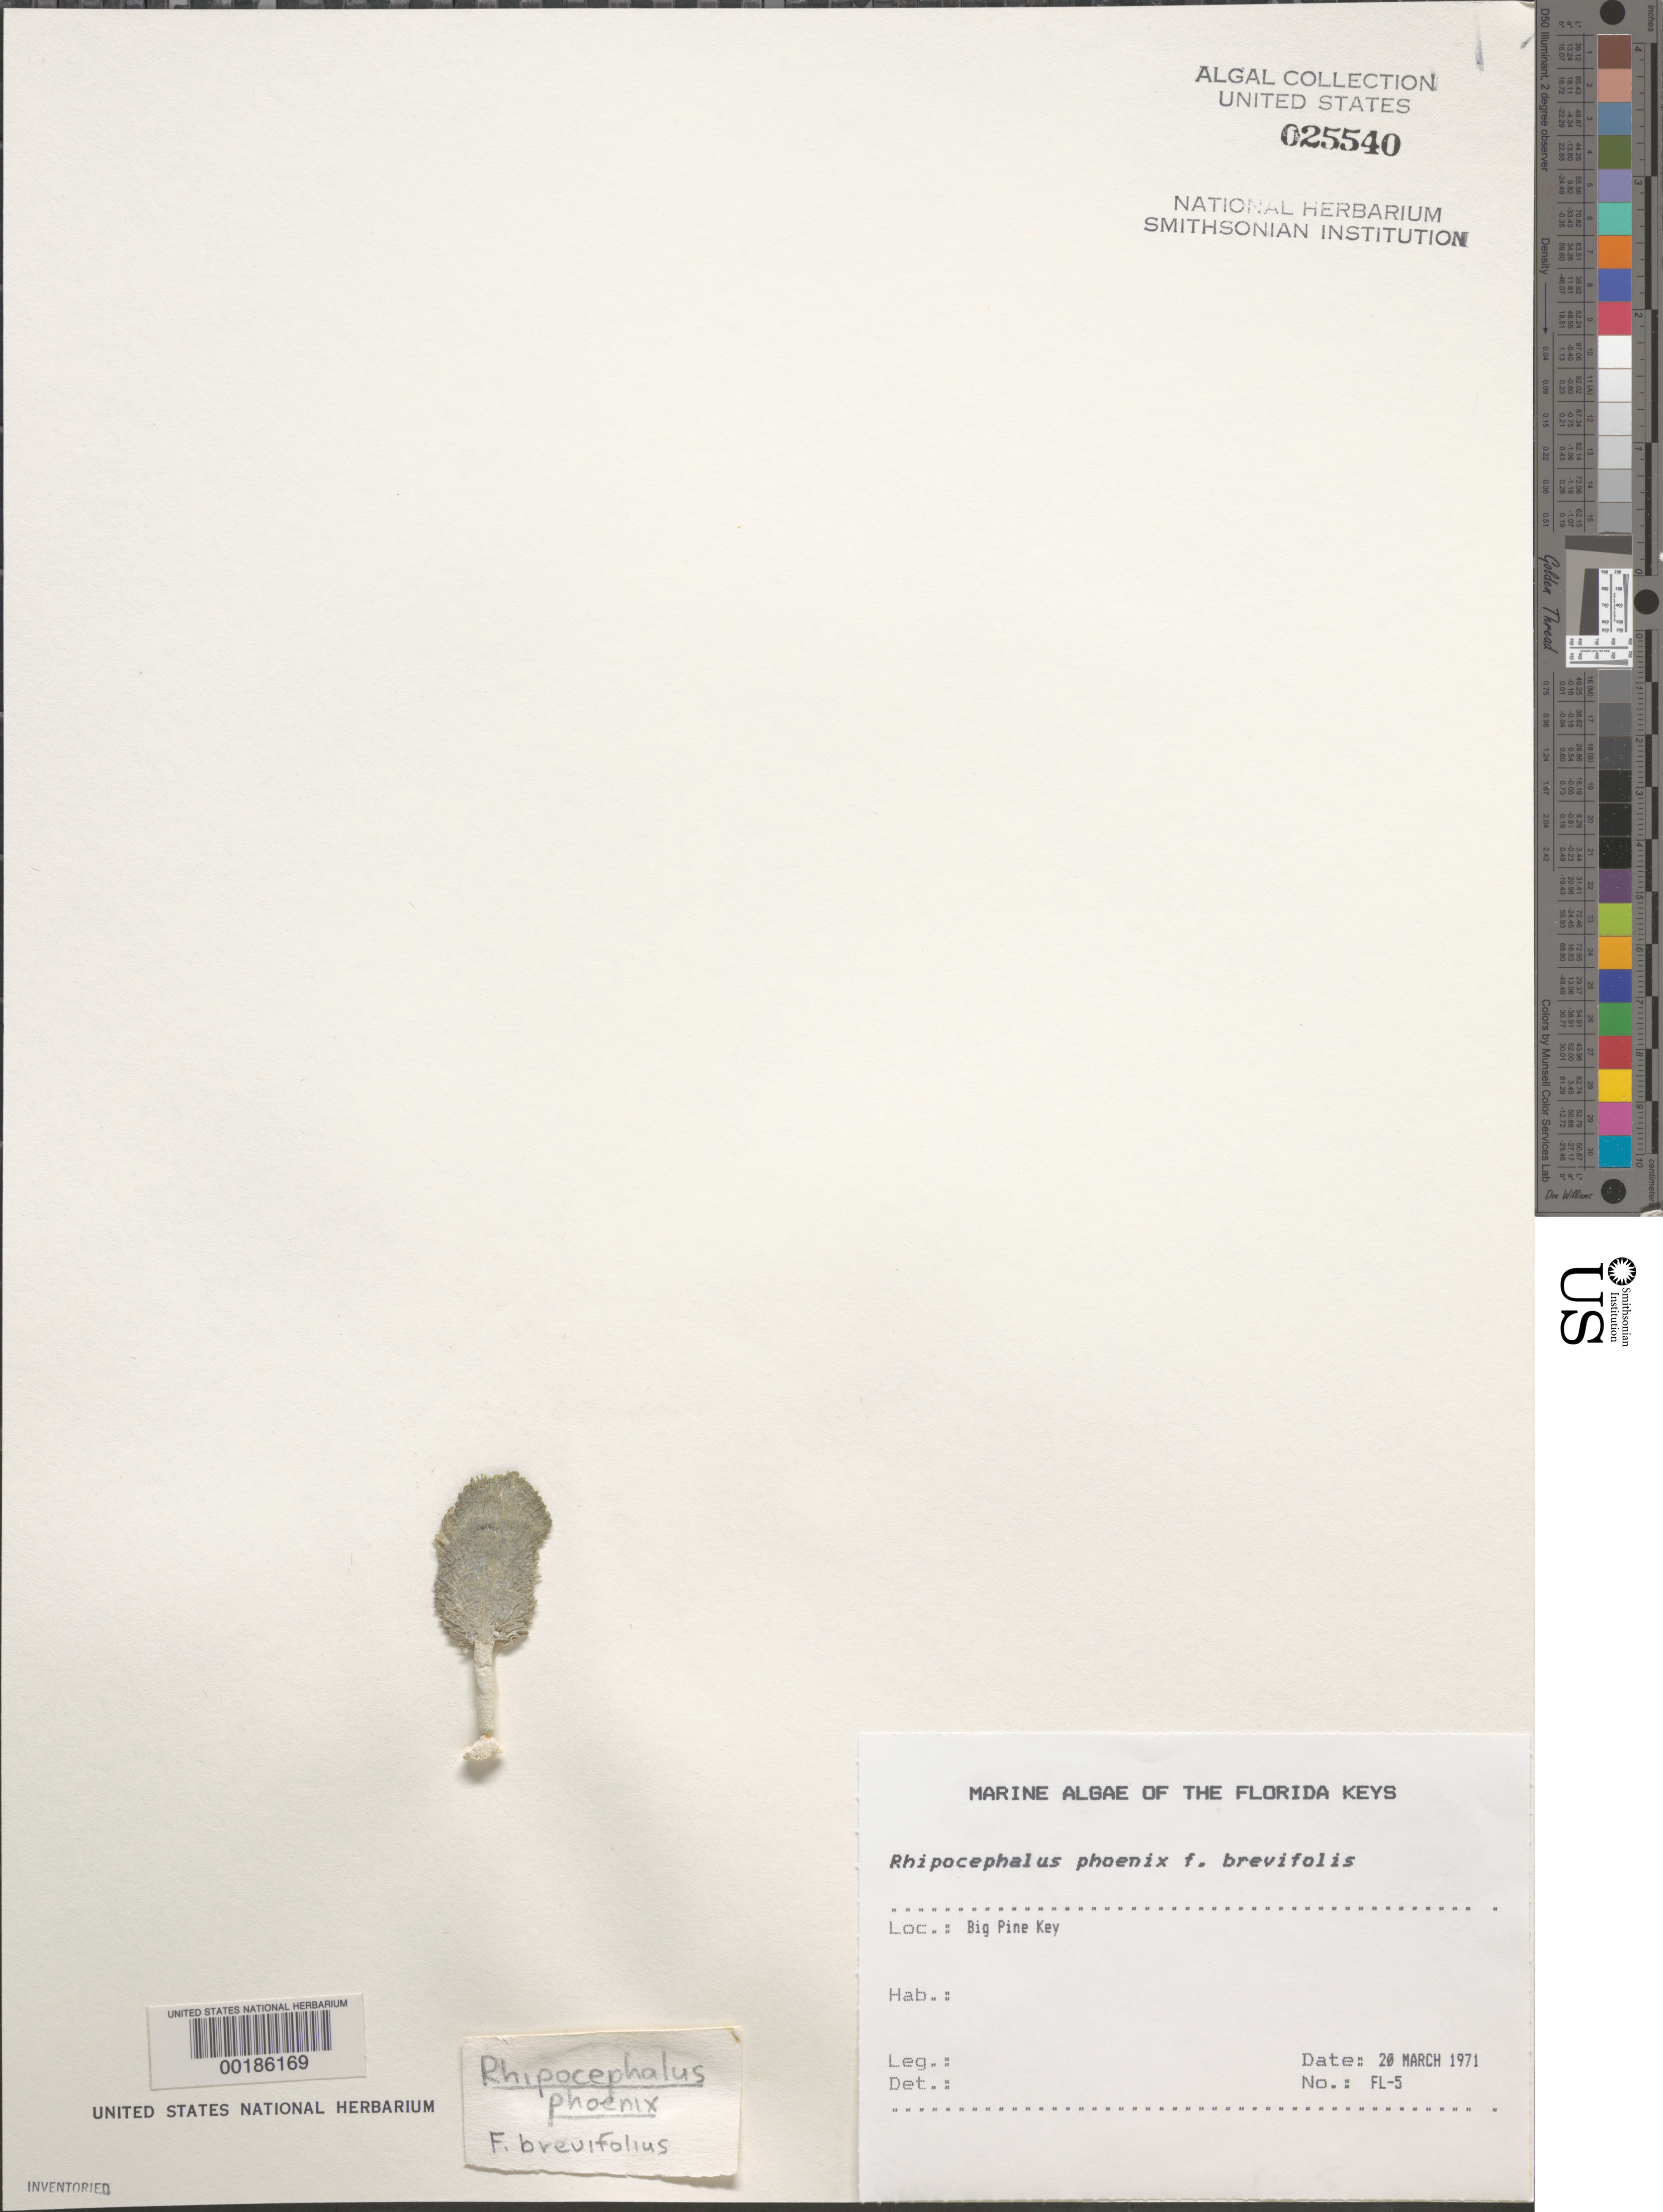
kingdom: Plantae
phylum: Chlorophyta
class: Ulvophyceae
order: Bryopsidales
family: Udoteaceae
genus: Rhipocephalus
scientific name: Rhipocephalus phoenix f. brevifolius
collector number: FL-5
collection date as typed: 20 Mar 1971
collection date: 1971-03-20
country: United States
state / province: Florida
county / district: Monroe County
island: Big Pine Key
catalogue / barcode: US 25540